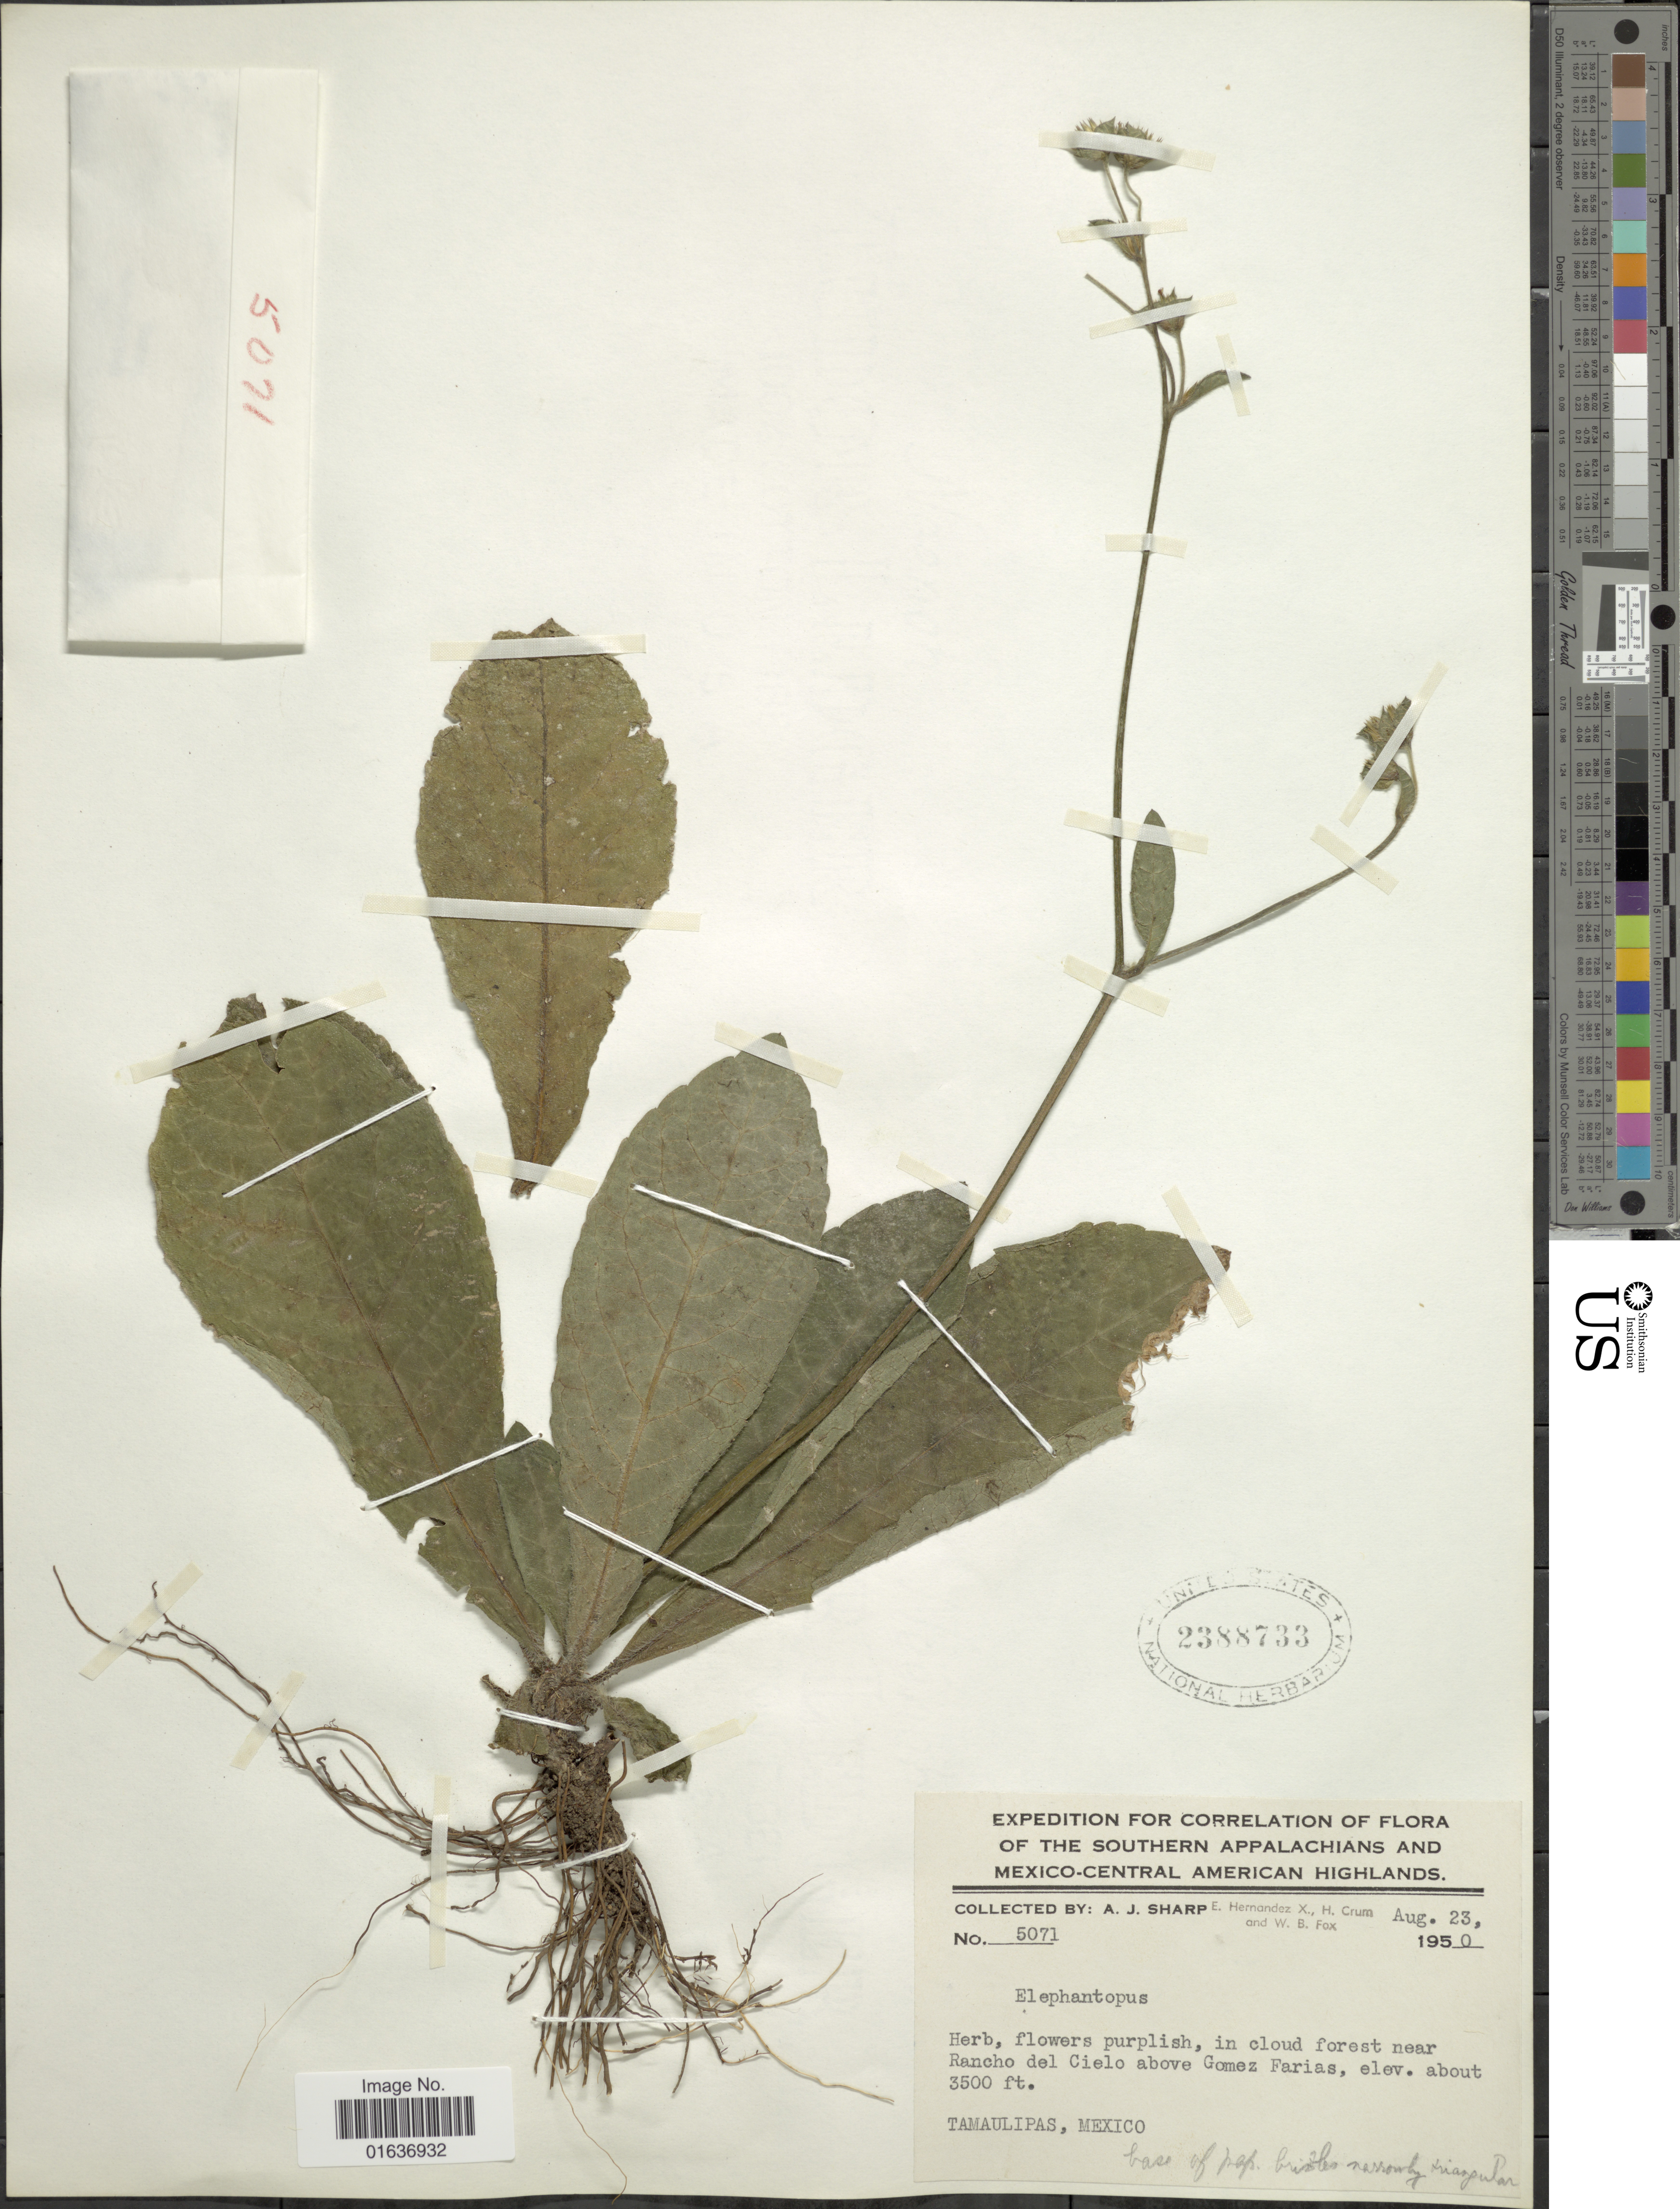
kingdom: Plantae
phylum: Tracheophyta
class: Magnoliopsida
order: Asterales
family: Asteraceae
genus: Elephantopus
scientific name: Elephantopus sp.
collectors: A. J. Sharp, E. Hernandez X. & W. B. Fox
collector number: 5071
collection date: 1950-08-23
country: Mexico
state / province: Tamaulipas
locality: Southern Appalachians and Mexico-Central American Highlands, in cloud forest near Rancho del Cielo above Gomez Farias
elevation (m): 1067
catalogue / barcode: US 2388733